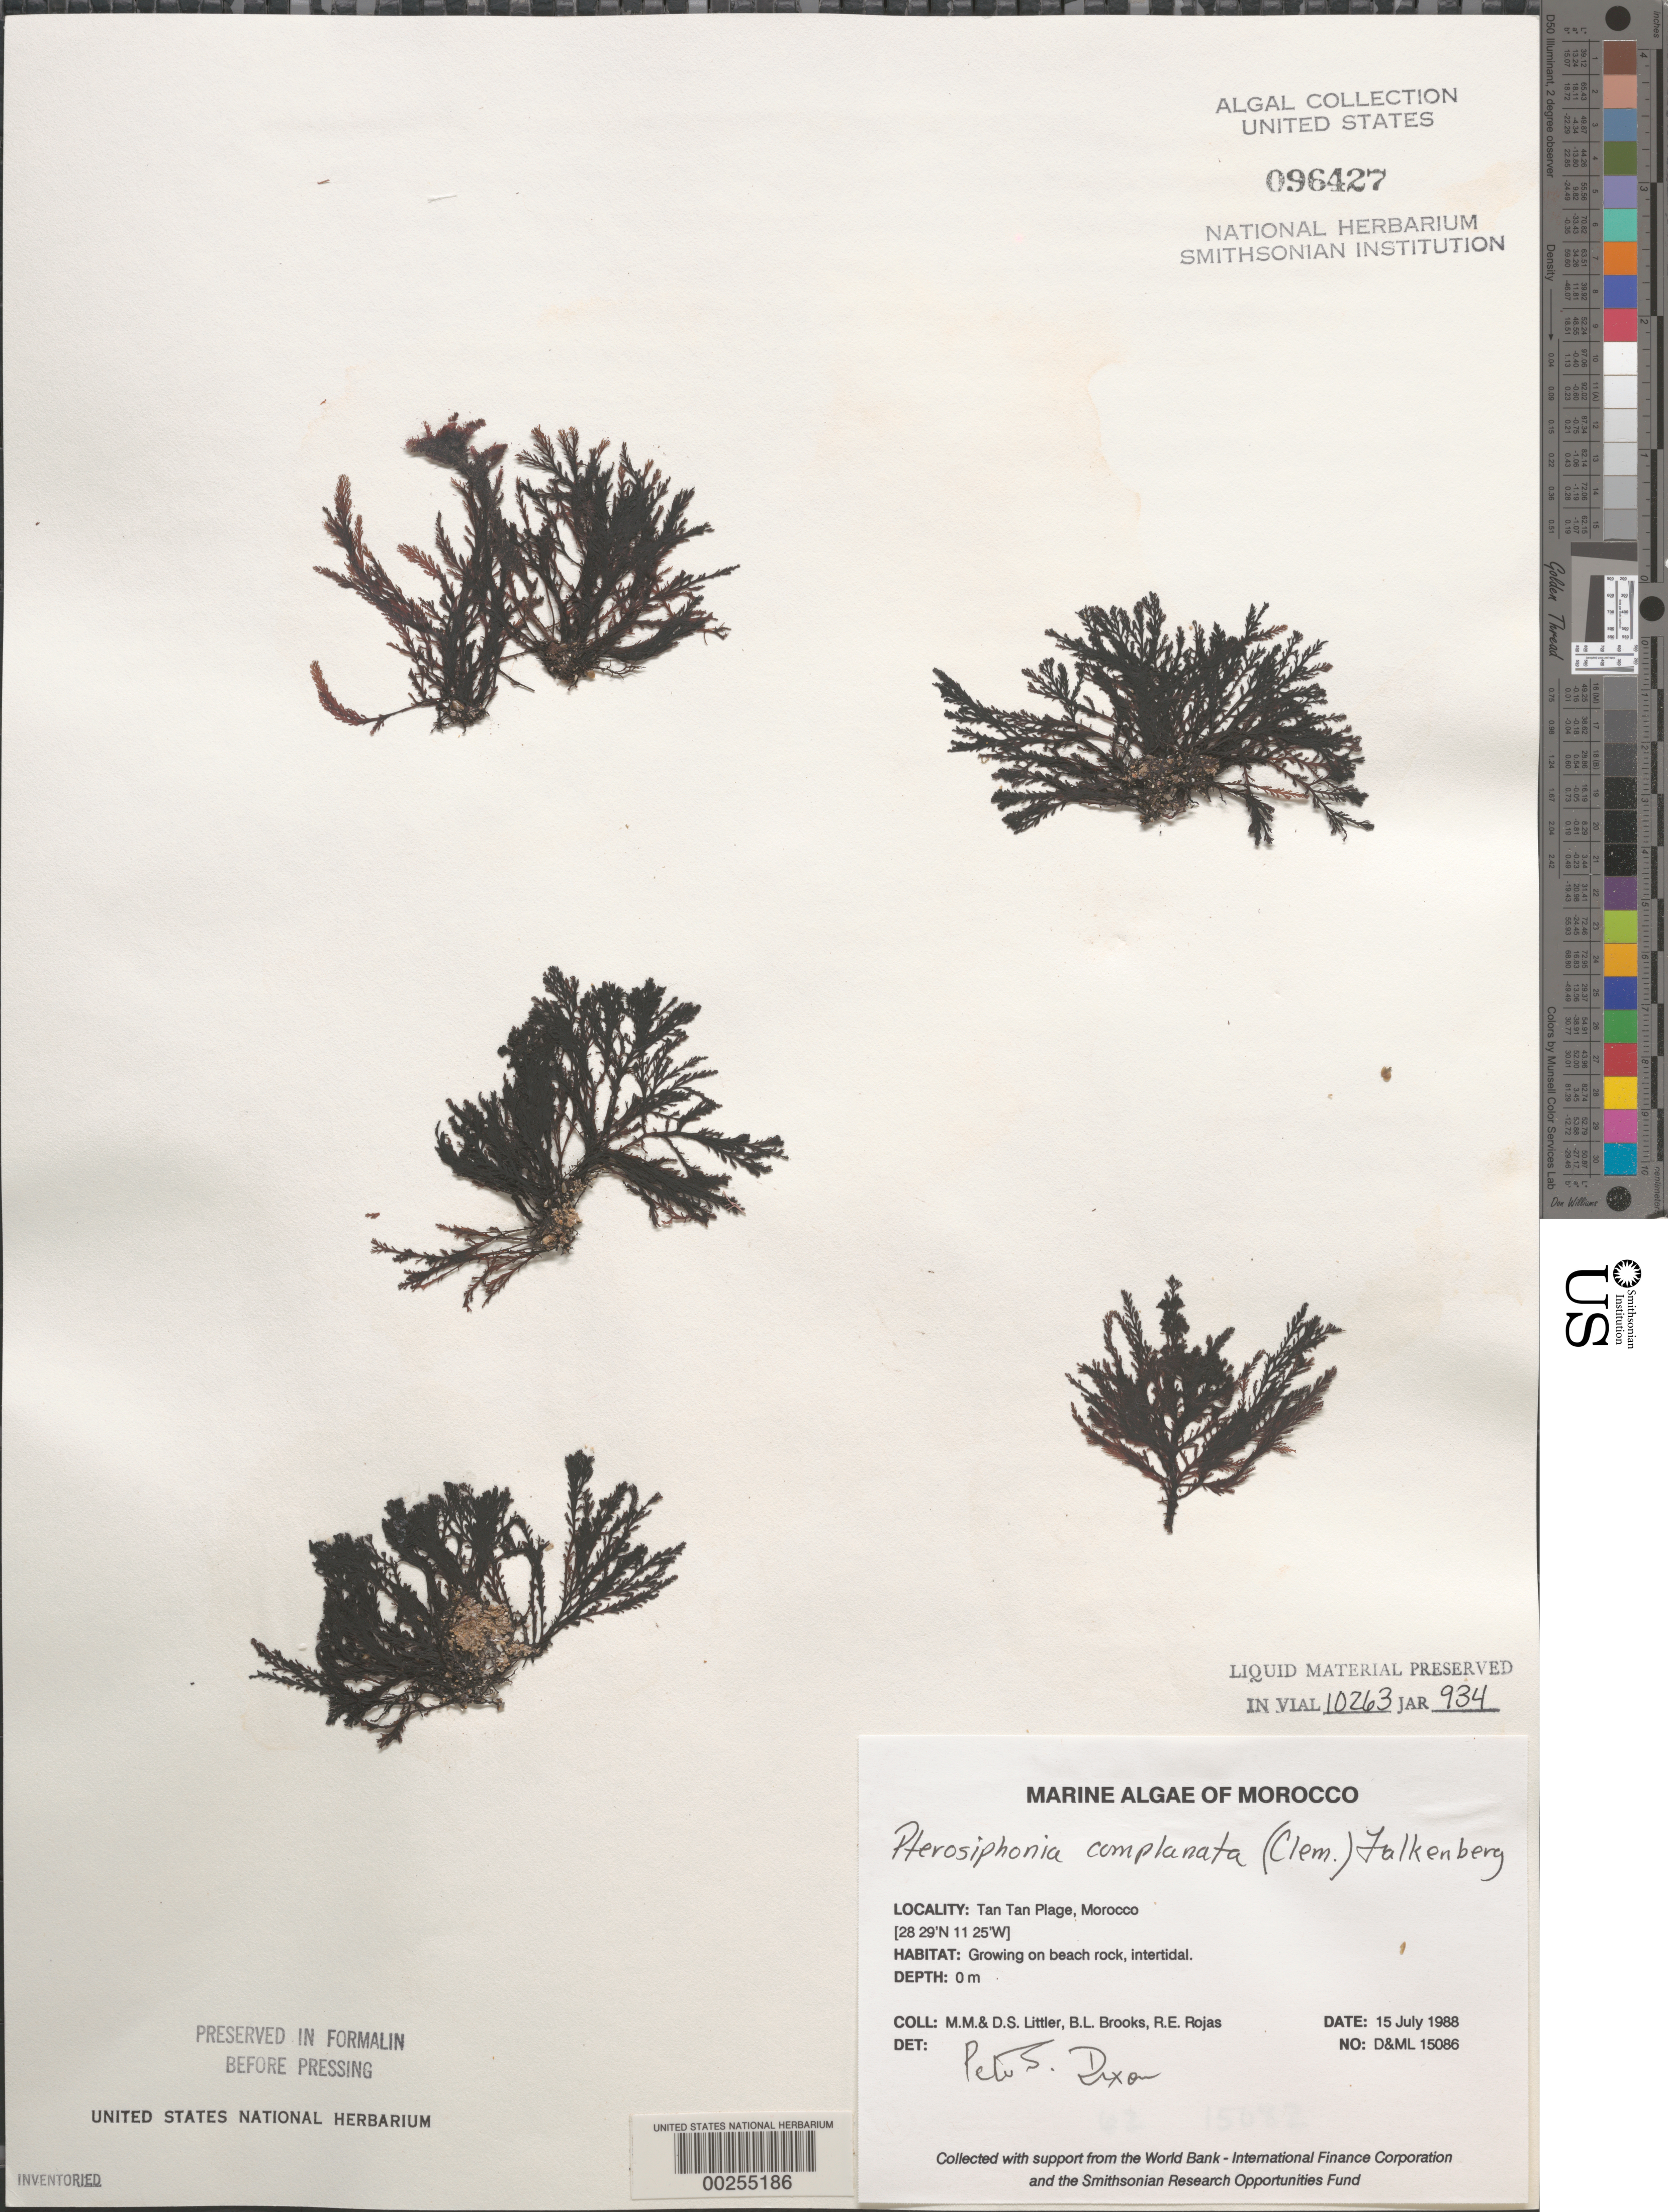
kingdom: Plantae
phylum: Rhodophyta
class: Florideophyceae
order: Ceramiales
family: Rhodomelaceae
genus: Pterosiphonia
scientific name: Pterosiphonia complanata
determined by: Dixon, P. S.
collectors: M. M. Littler, D. S. Littler, B. Brooks & R. Rojas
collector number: D&ML 15086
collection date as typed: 15 Jul 1988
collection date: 1988-07-15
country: Morocco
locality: Tan Tan Plage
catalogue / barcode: US 96427